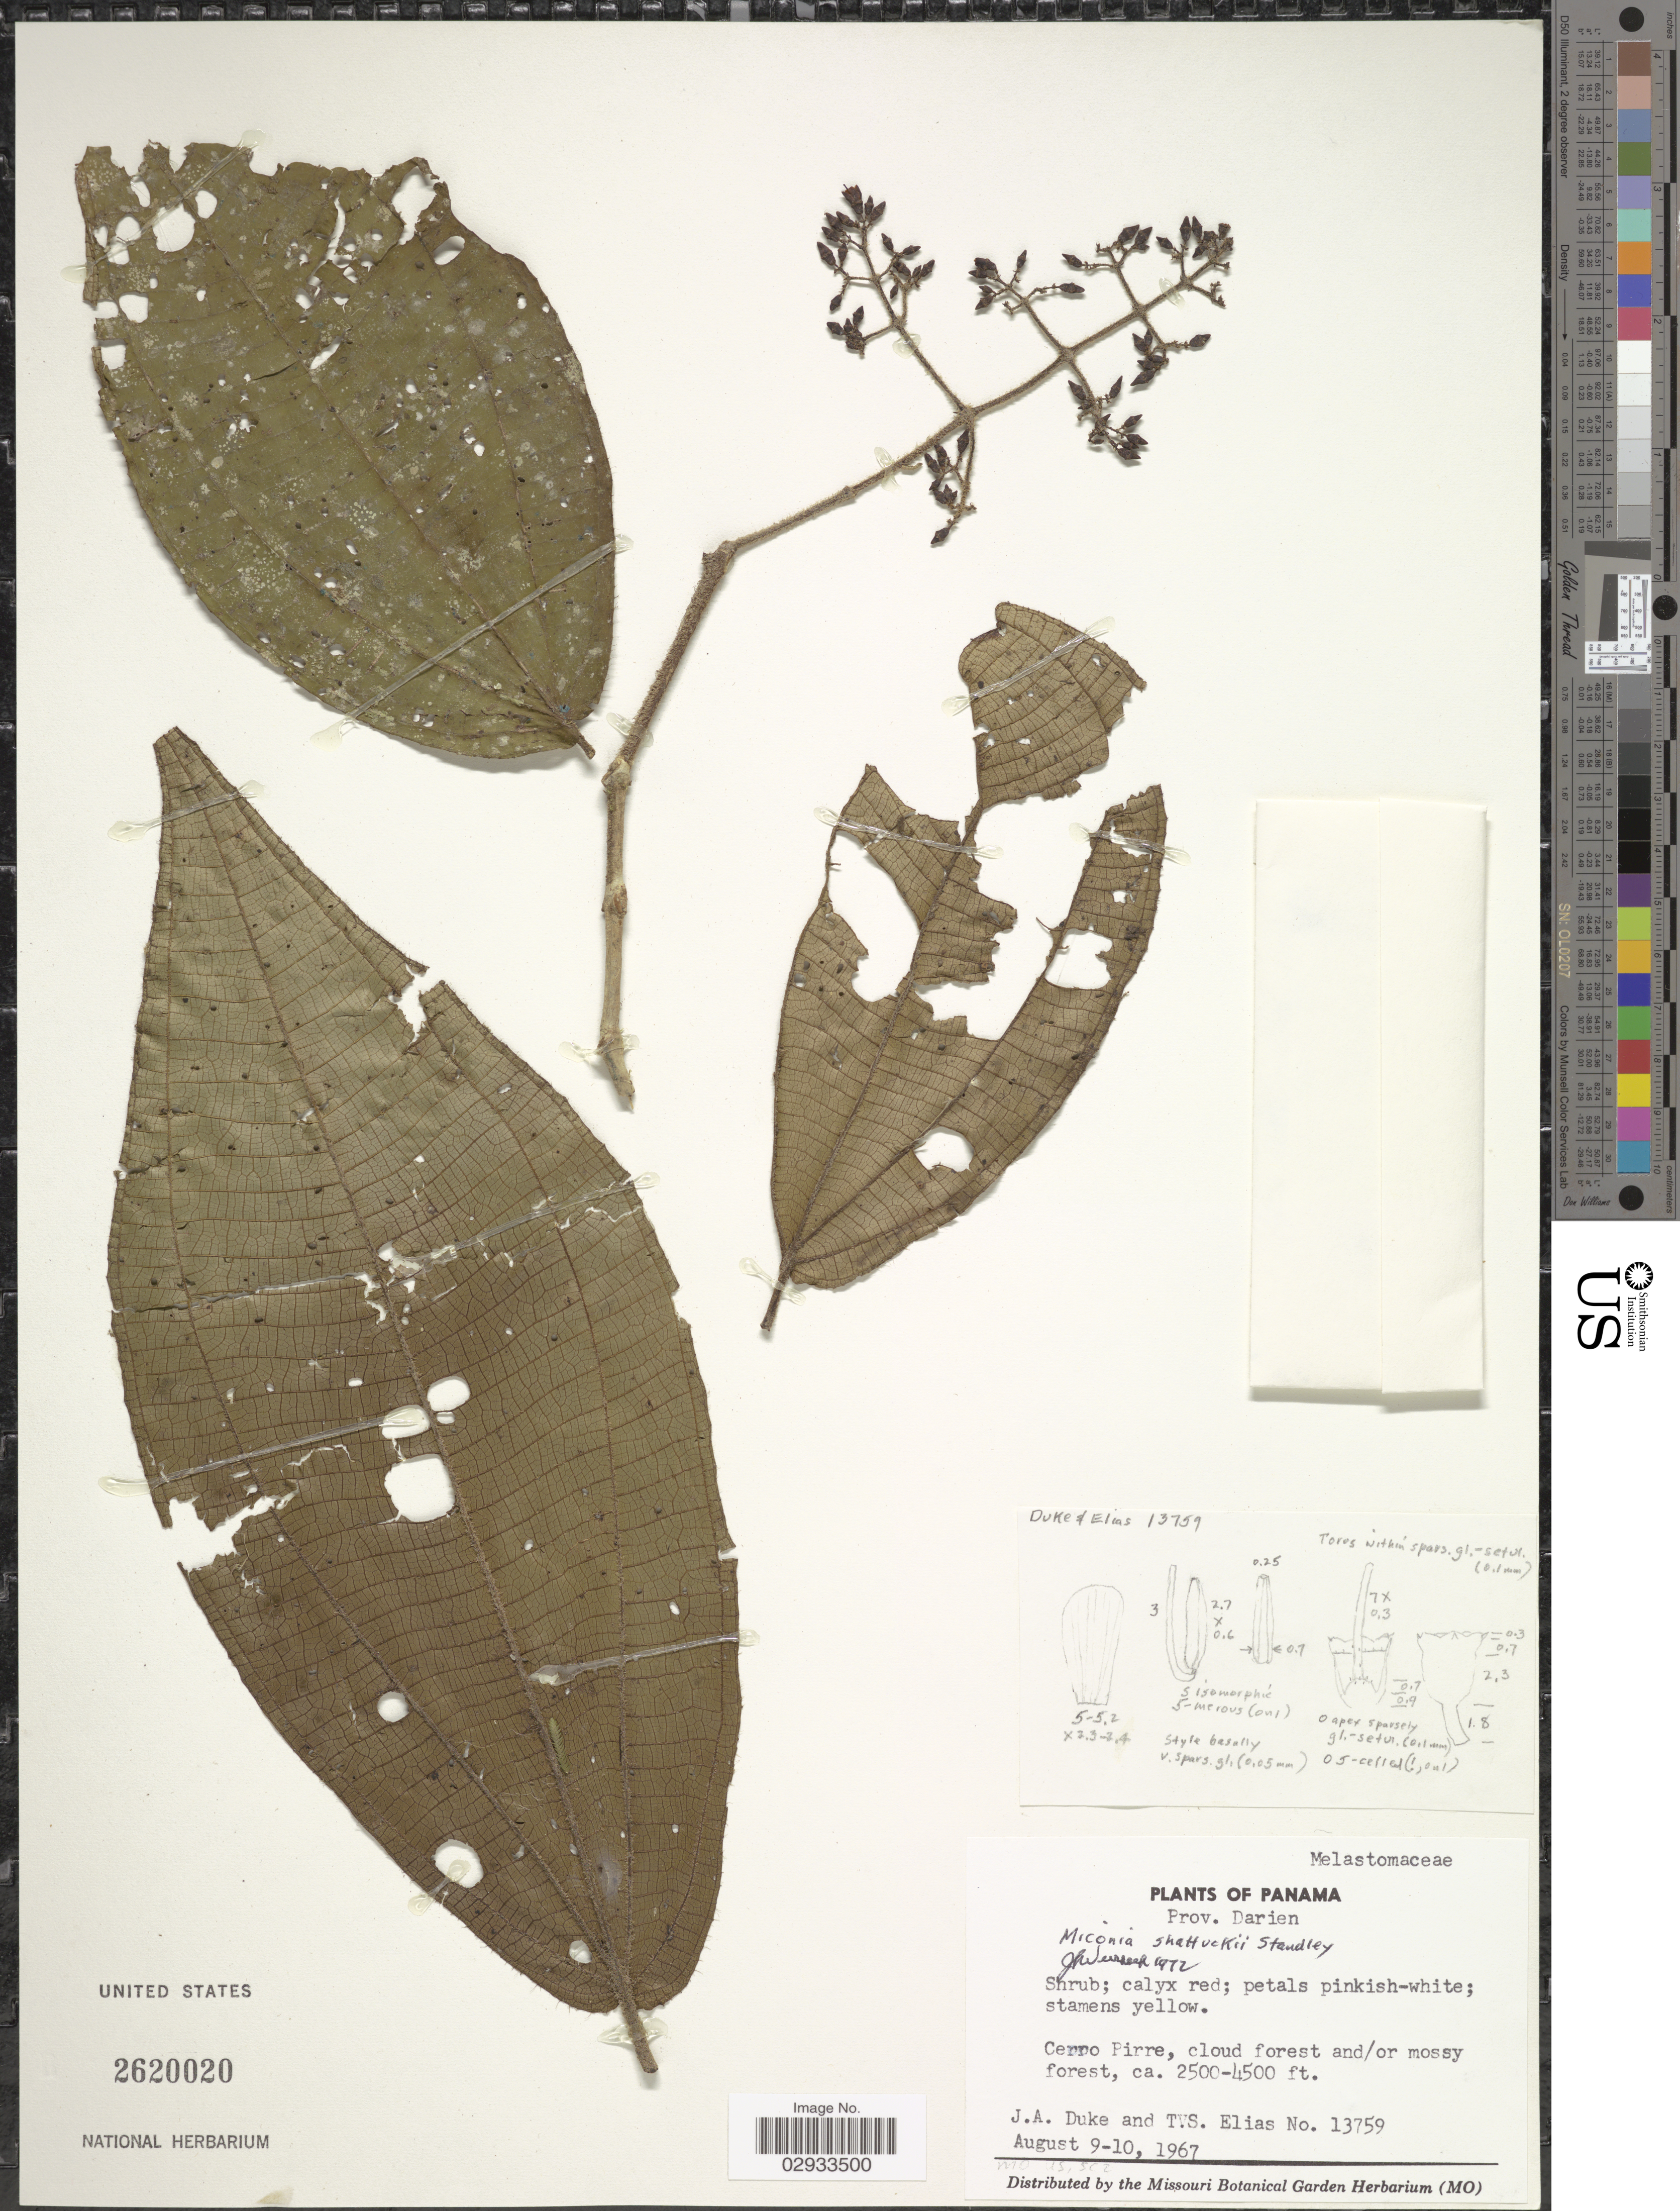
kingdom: Plantae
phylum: Tracheophyta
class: Magnoliopsida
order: Myrtales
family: Melastomataceae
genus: Miconia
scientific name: Miconia shattuckii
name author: Standl.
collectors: J. A. Duke & T. S. Elias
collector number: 13759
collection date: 1967-08-09/1967-08-10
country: Panama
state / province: Darién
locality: Cerro Pirre.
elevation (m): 762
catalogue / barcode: US 2620020